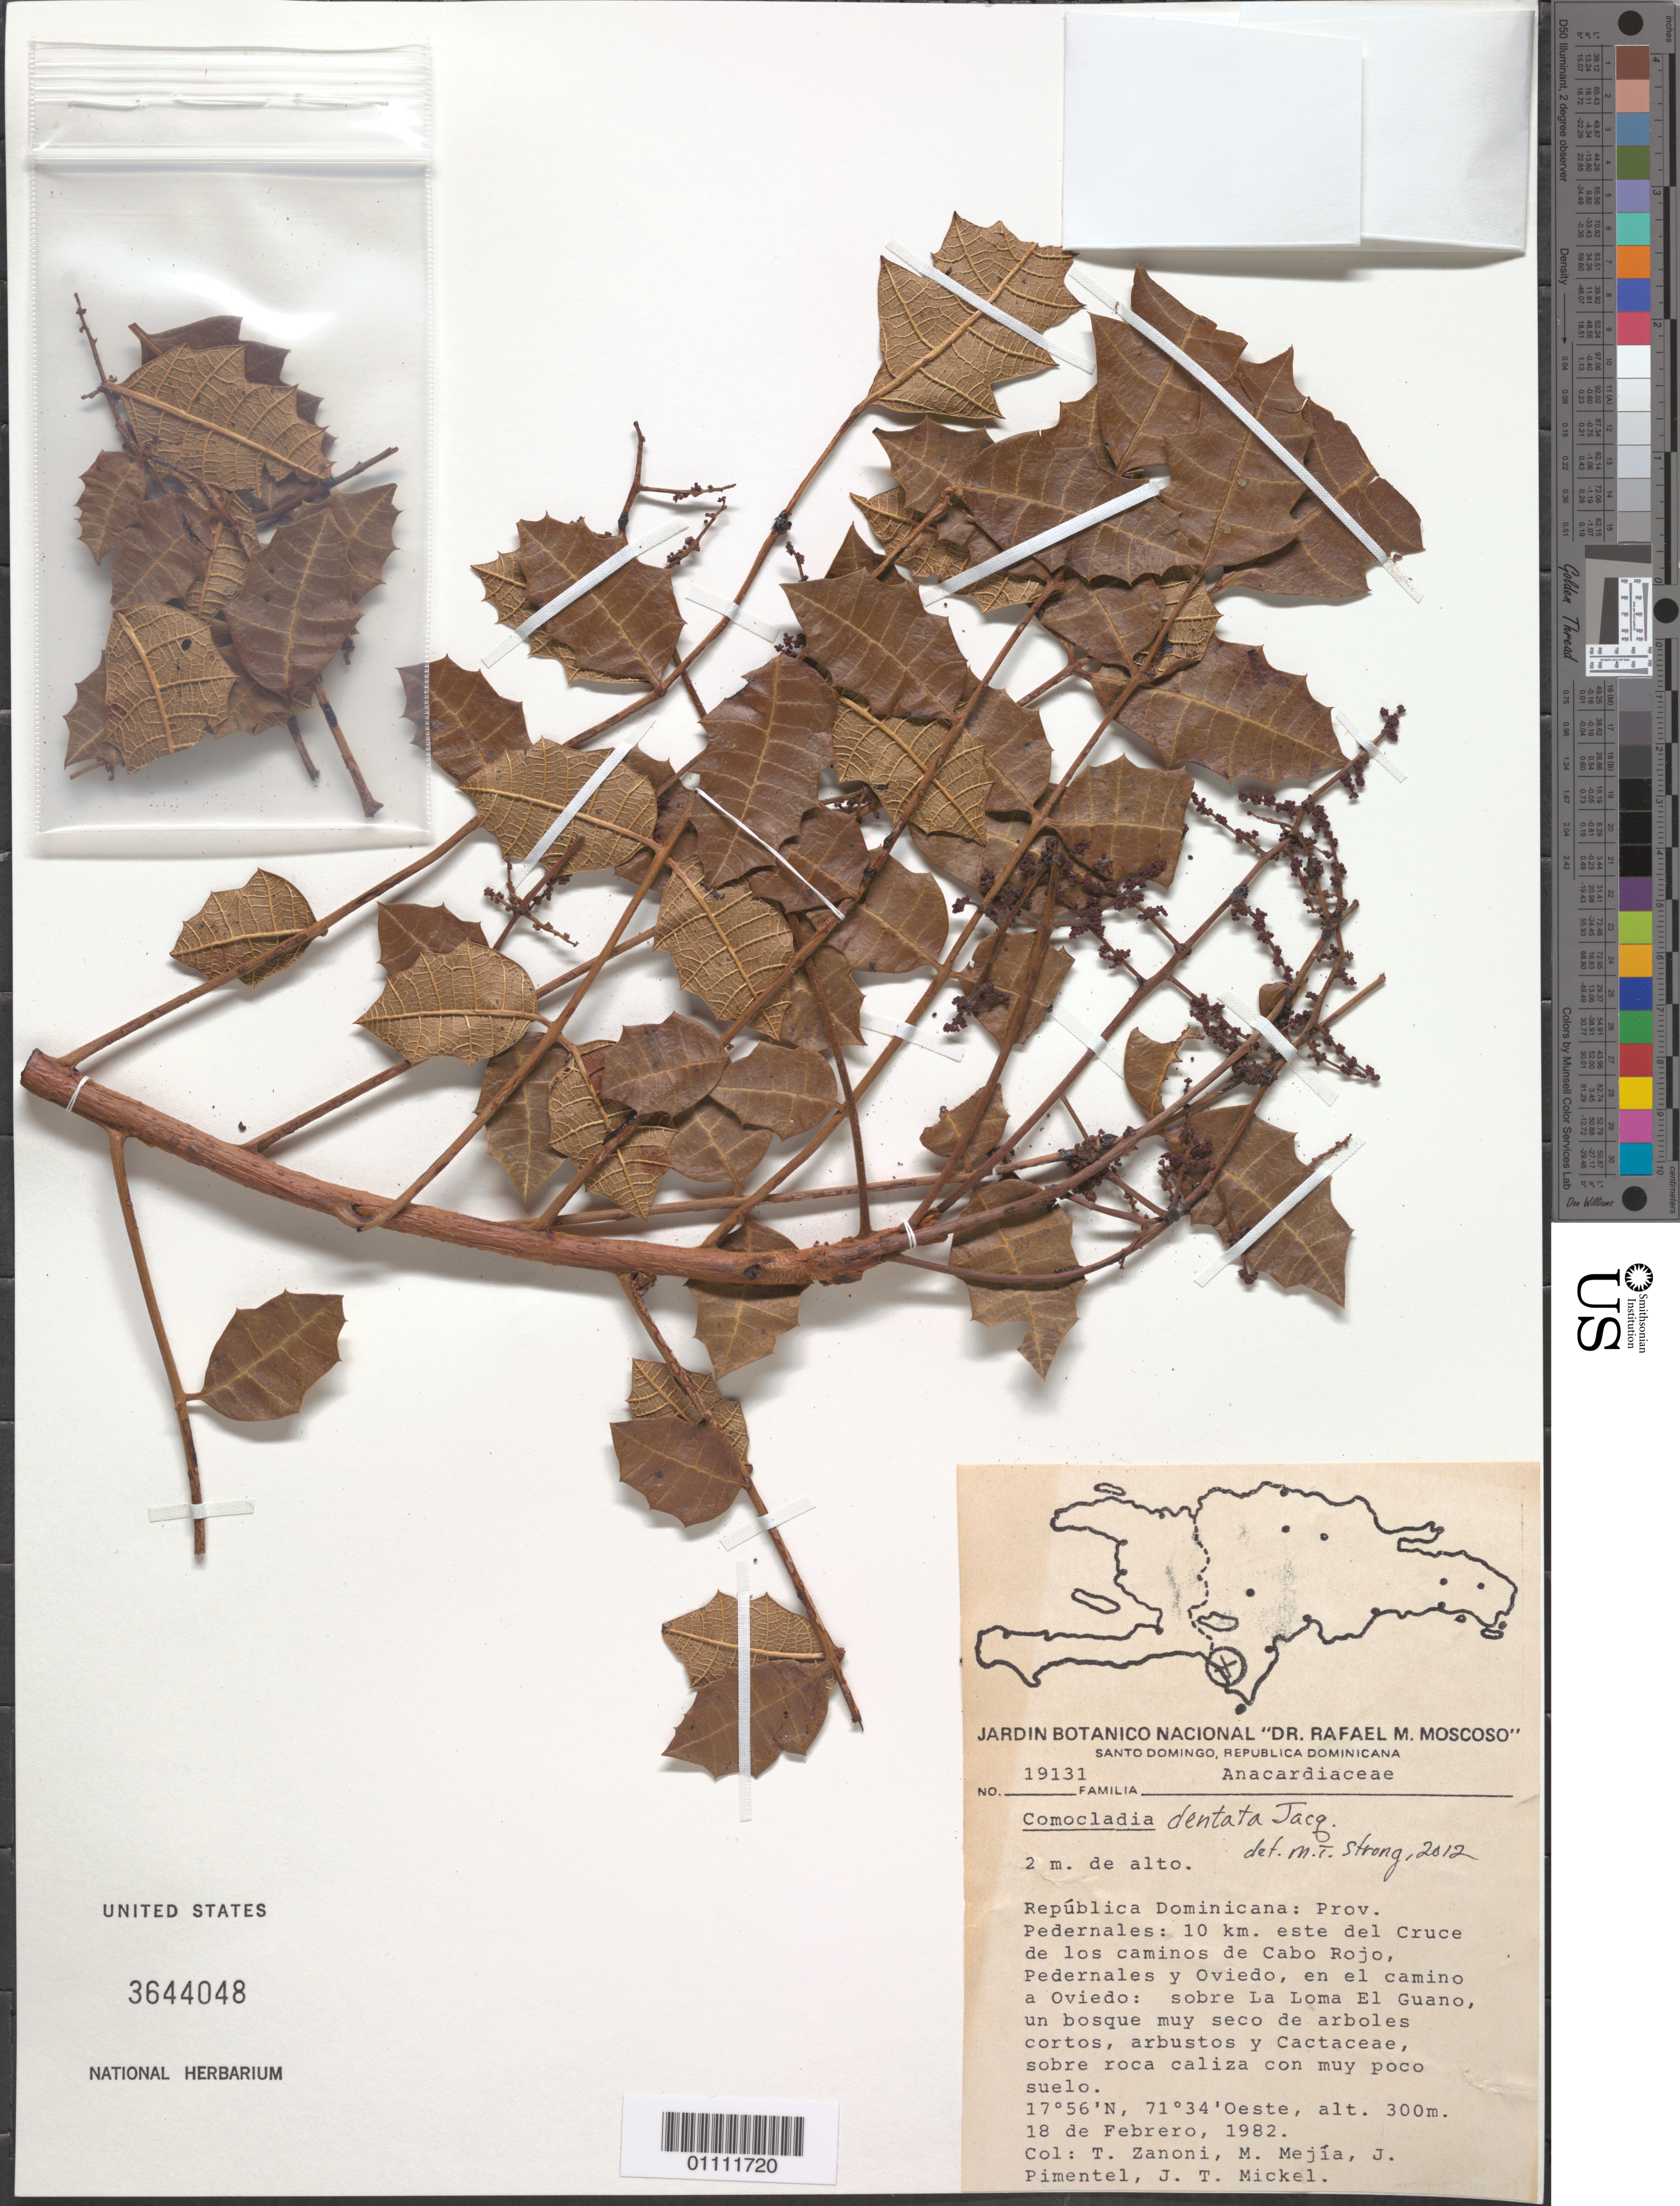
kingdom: Plantae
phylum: Tracheophyta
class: Magnoliopsida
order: Sapindales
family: Anacardiaceae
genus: Comocladia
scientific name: Comocladia dentata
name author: Jacq.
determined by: Strong, M. T., (US), Smithsonian Institution - National Museum of Natural History (UNITED STATES)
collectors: T. A. Zanoni, J. Mejía, J. Pimentel & J. T. Mickel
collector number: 19131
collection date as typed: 18 Feb 1982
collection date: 1982-02-18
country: Dominican Republic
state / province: Pedernales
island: Hispaniola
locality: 10 km este del Cruce de los caminos de Cabo Rojo, Pedernales y Oviedo, en el camino a Oviedo, sobre La Lojma El Guano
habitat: Bosque muy seco de arboles cortos, arbustos y Cactaceae, sobre roca caliza con muy poco suelo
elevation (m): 300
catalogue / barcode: US 3644048